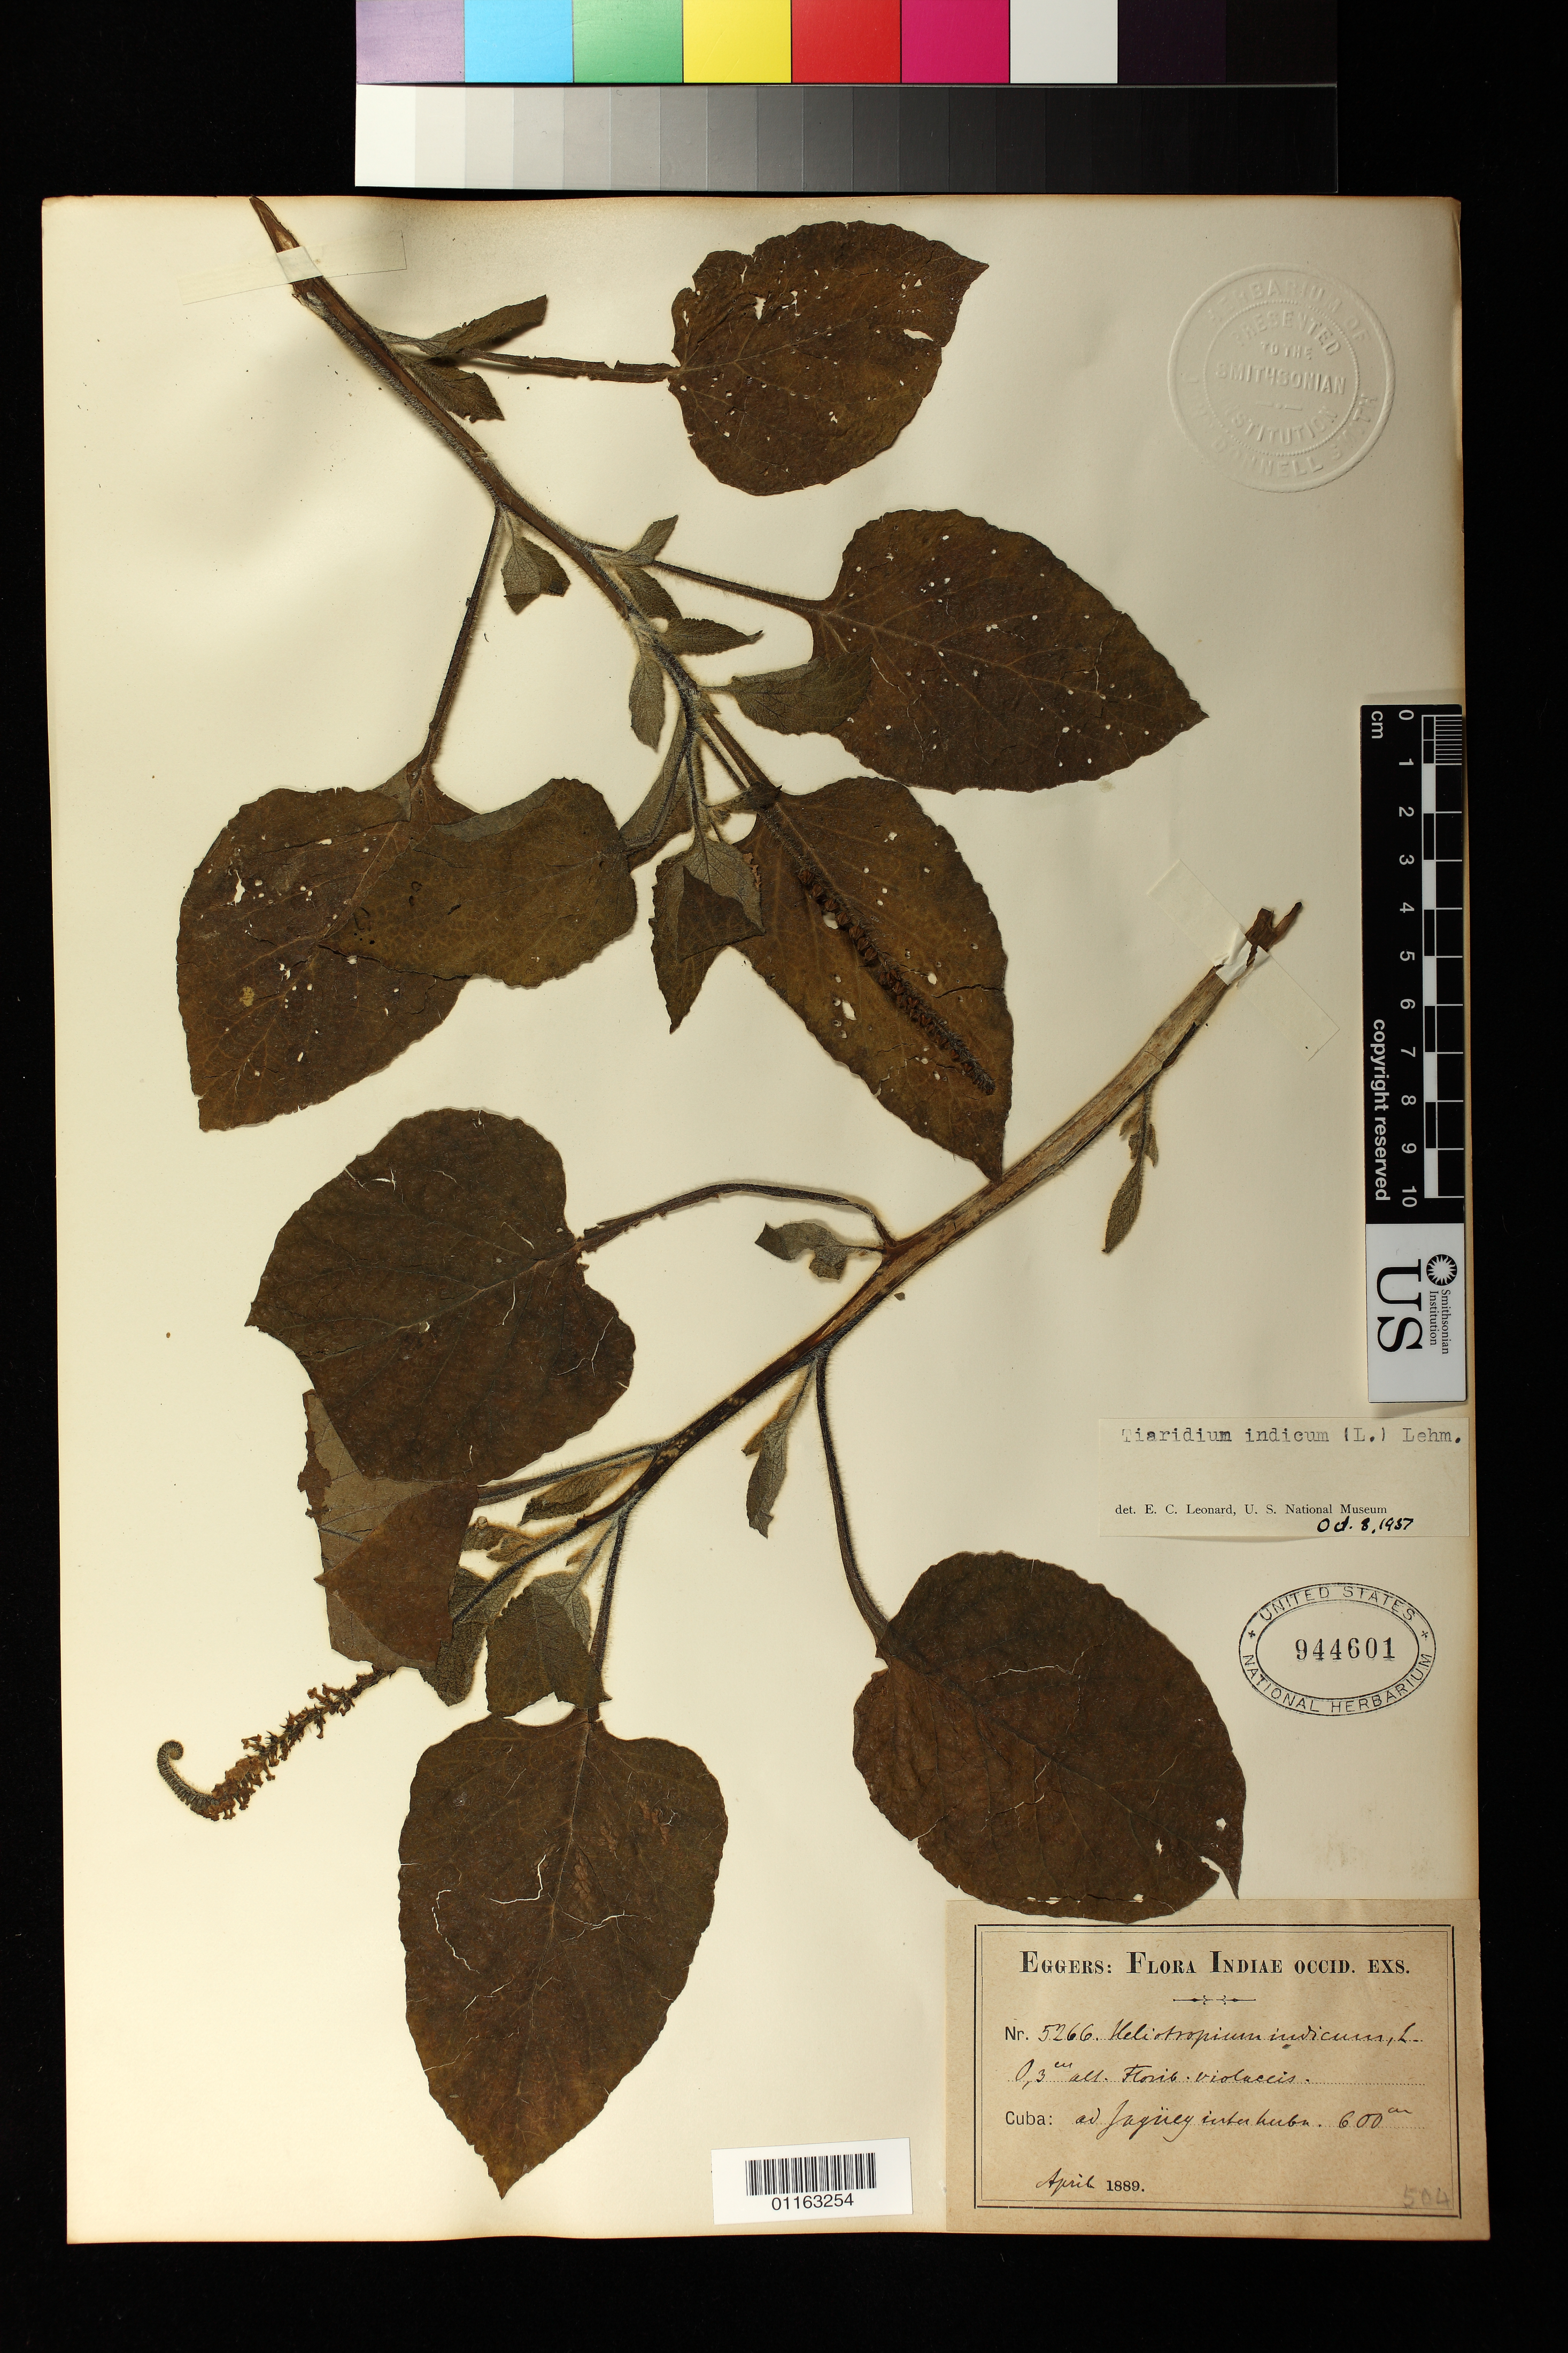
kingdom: Plantae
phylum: Tracheophyta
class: Magnoliopsida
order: Boraginales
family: Heliotropiaceae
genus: Heliotropium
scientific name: Heliotropium indicum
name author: L.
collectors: -. Eggers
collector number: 5266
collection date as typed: Apr 1889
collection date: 1889-04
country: Cuba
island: Cuba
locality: Jaguey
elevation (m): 600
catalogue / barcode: US 944601